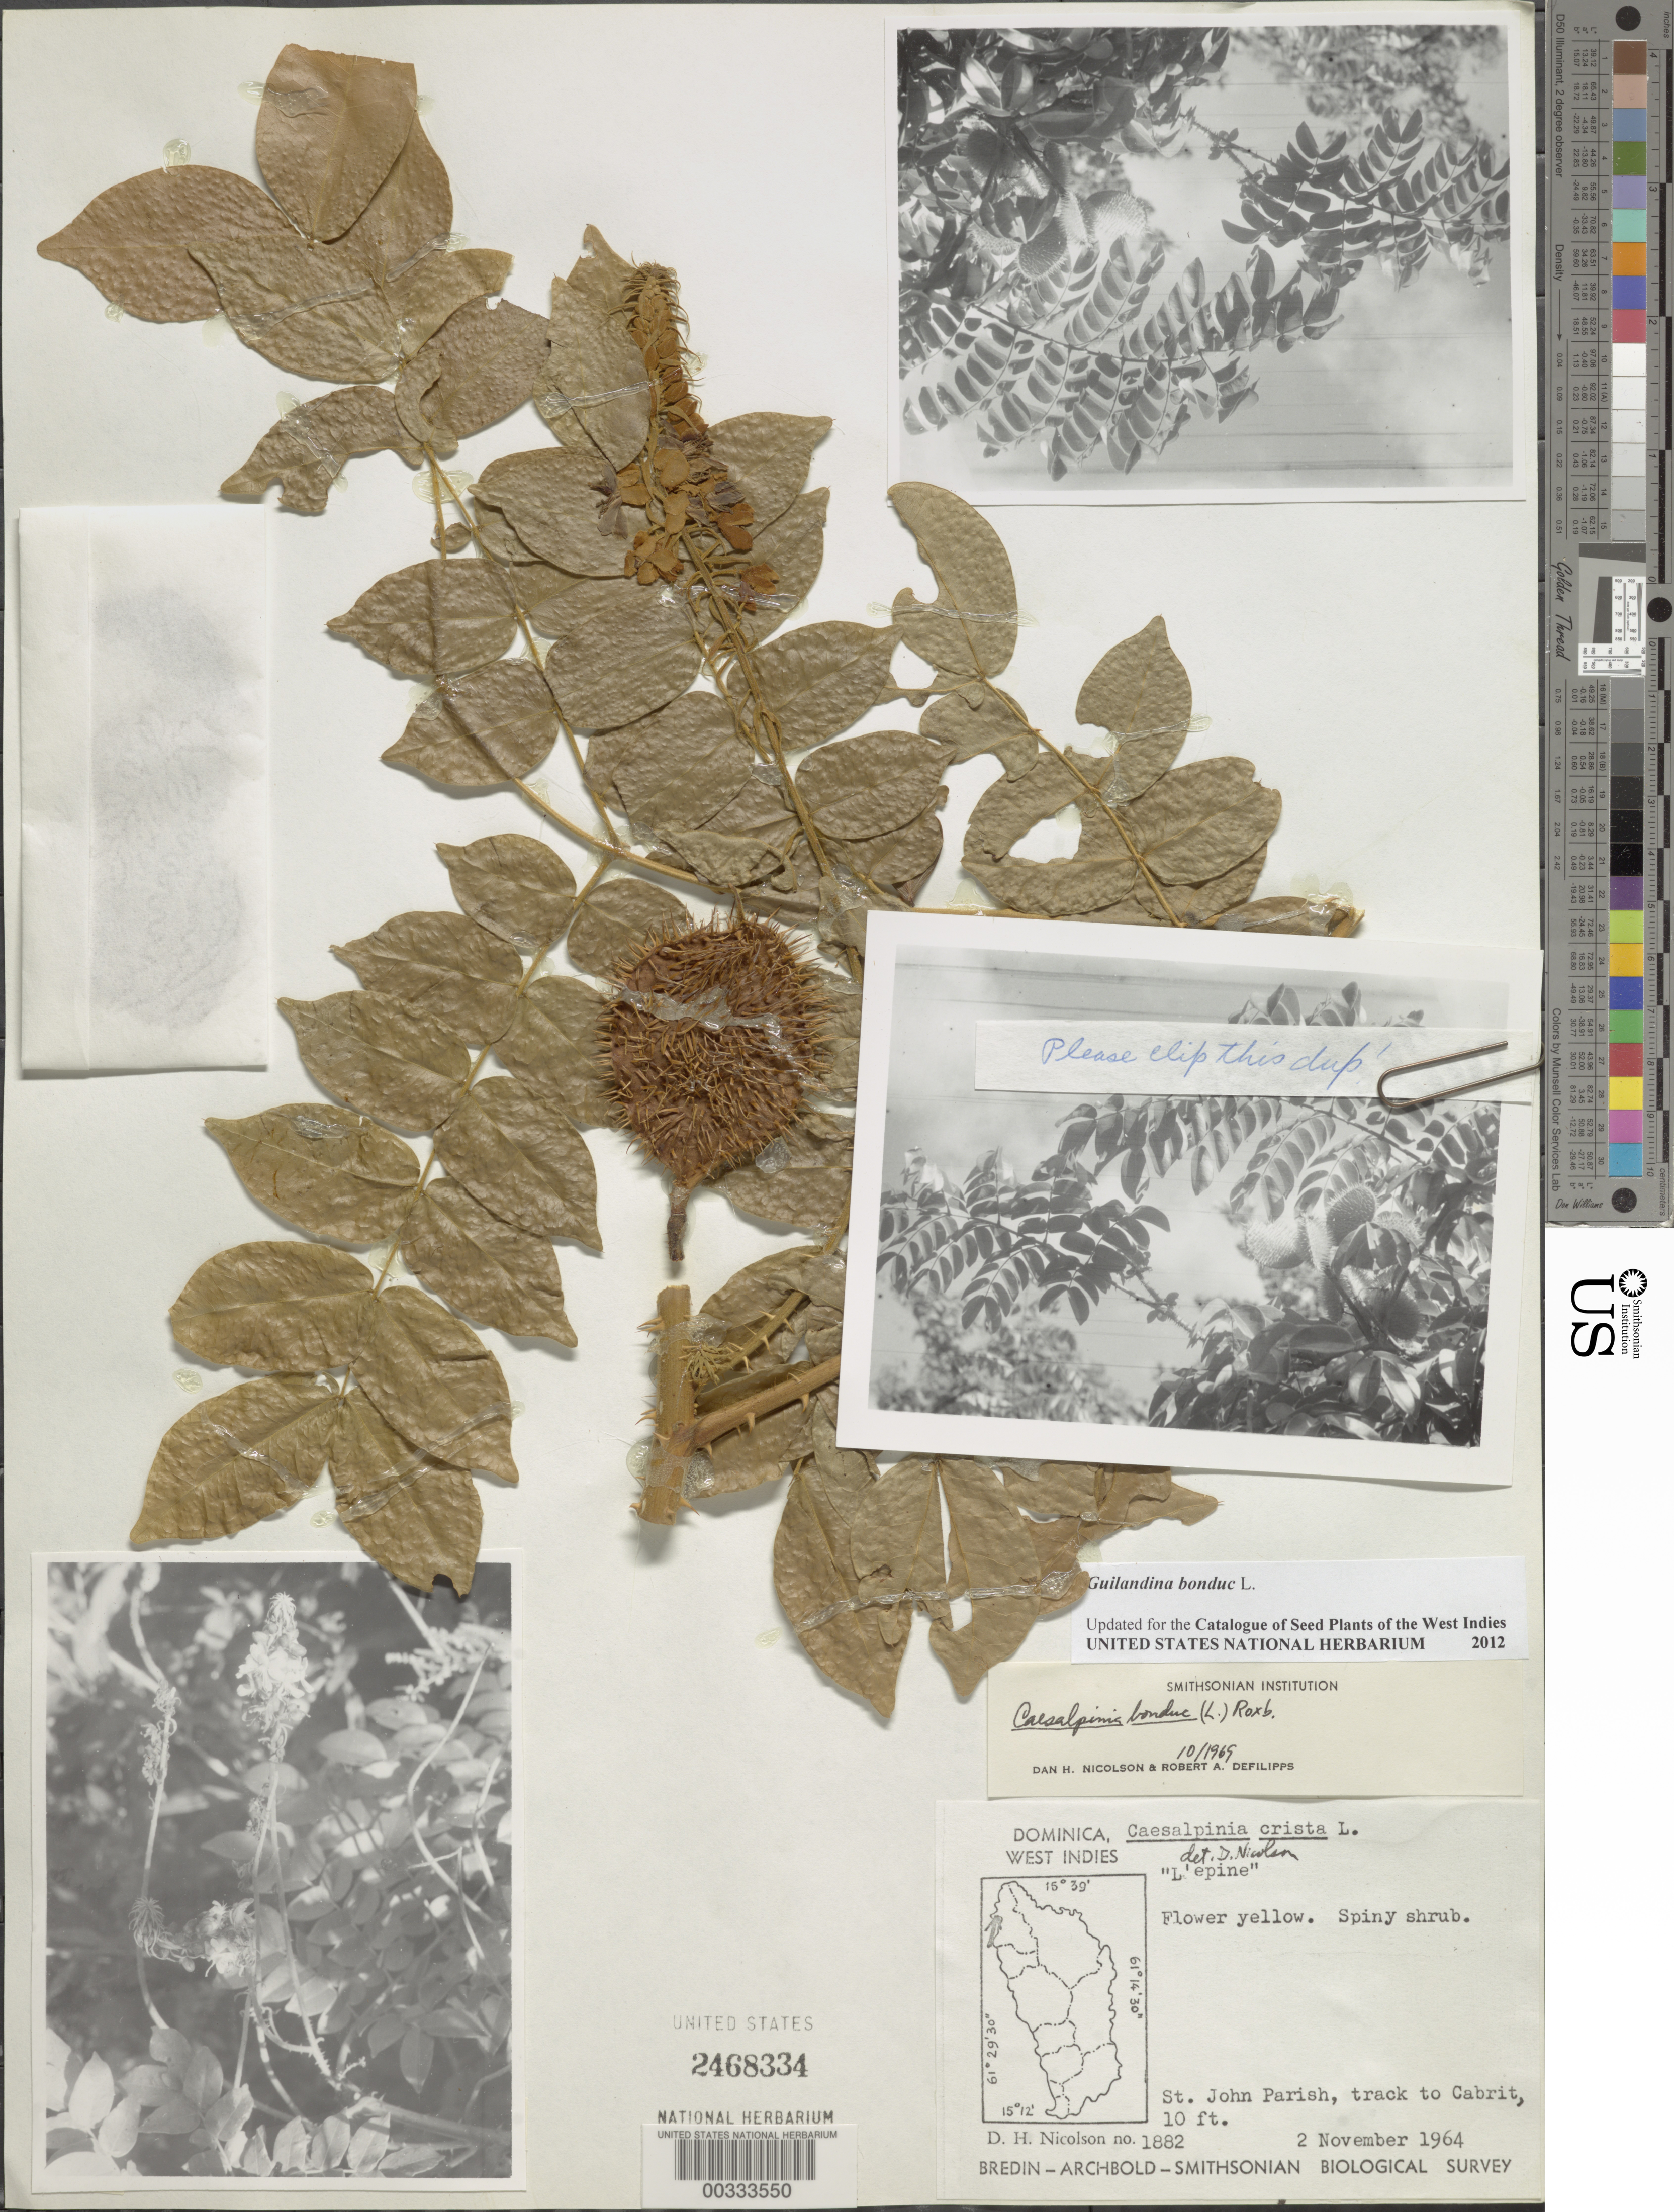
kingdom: Plantae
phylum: Tracheophyta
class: Magnoliopsida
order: Fabales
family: Fabaceae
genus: Guilandina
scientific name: Guilandina bonduc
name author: L.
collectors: D. H. Nicolson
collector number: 1882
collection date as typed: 02 Nov 1964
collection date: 1964-11-02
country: Dominica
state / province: St. John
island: Dominica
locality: Track to cabrit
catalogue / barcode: US 2468334